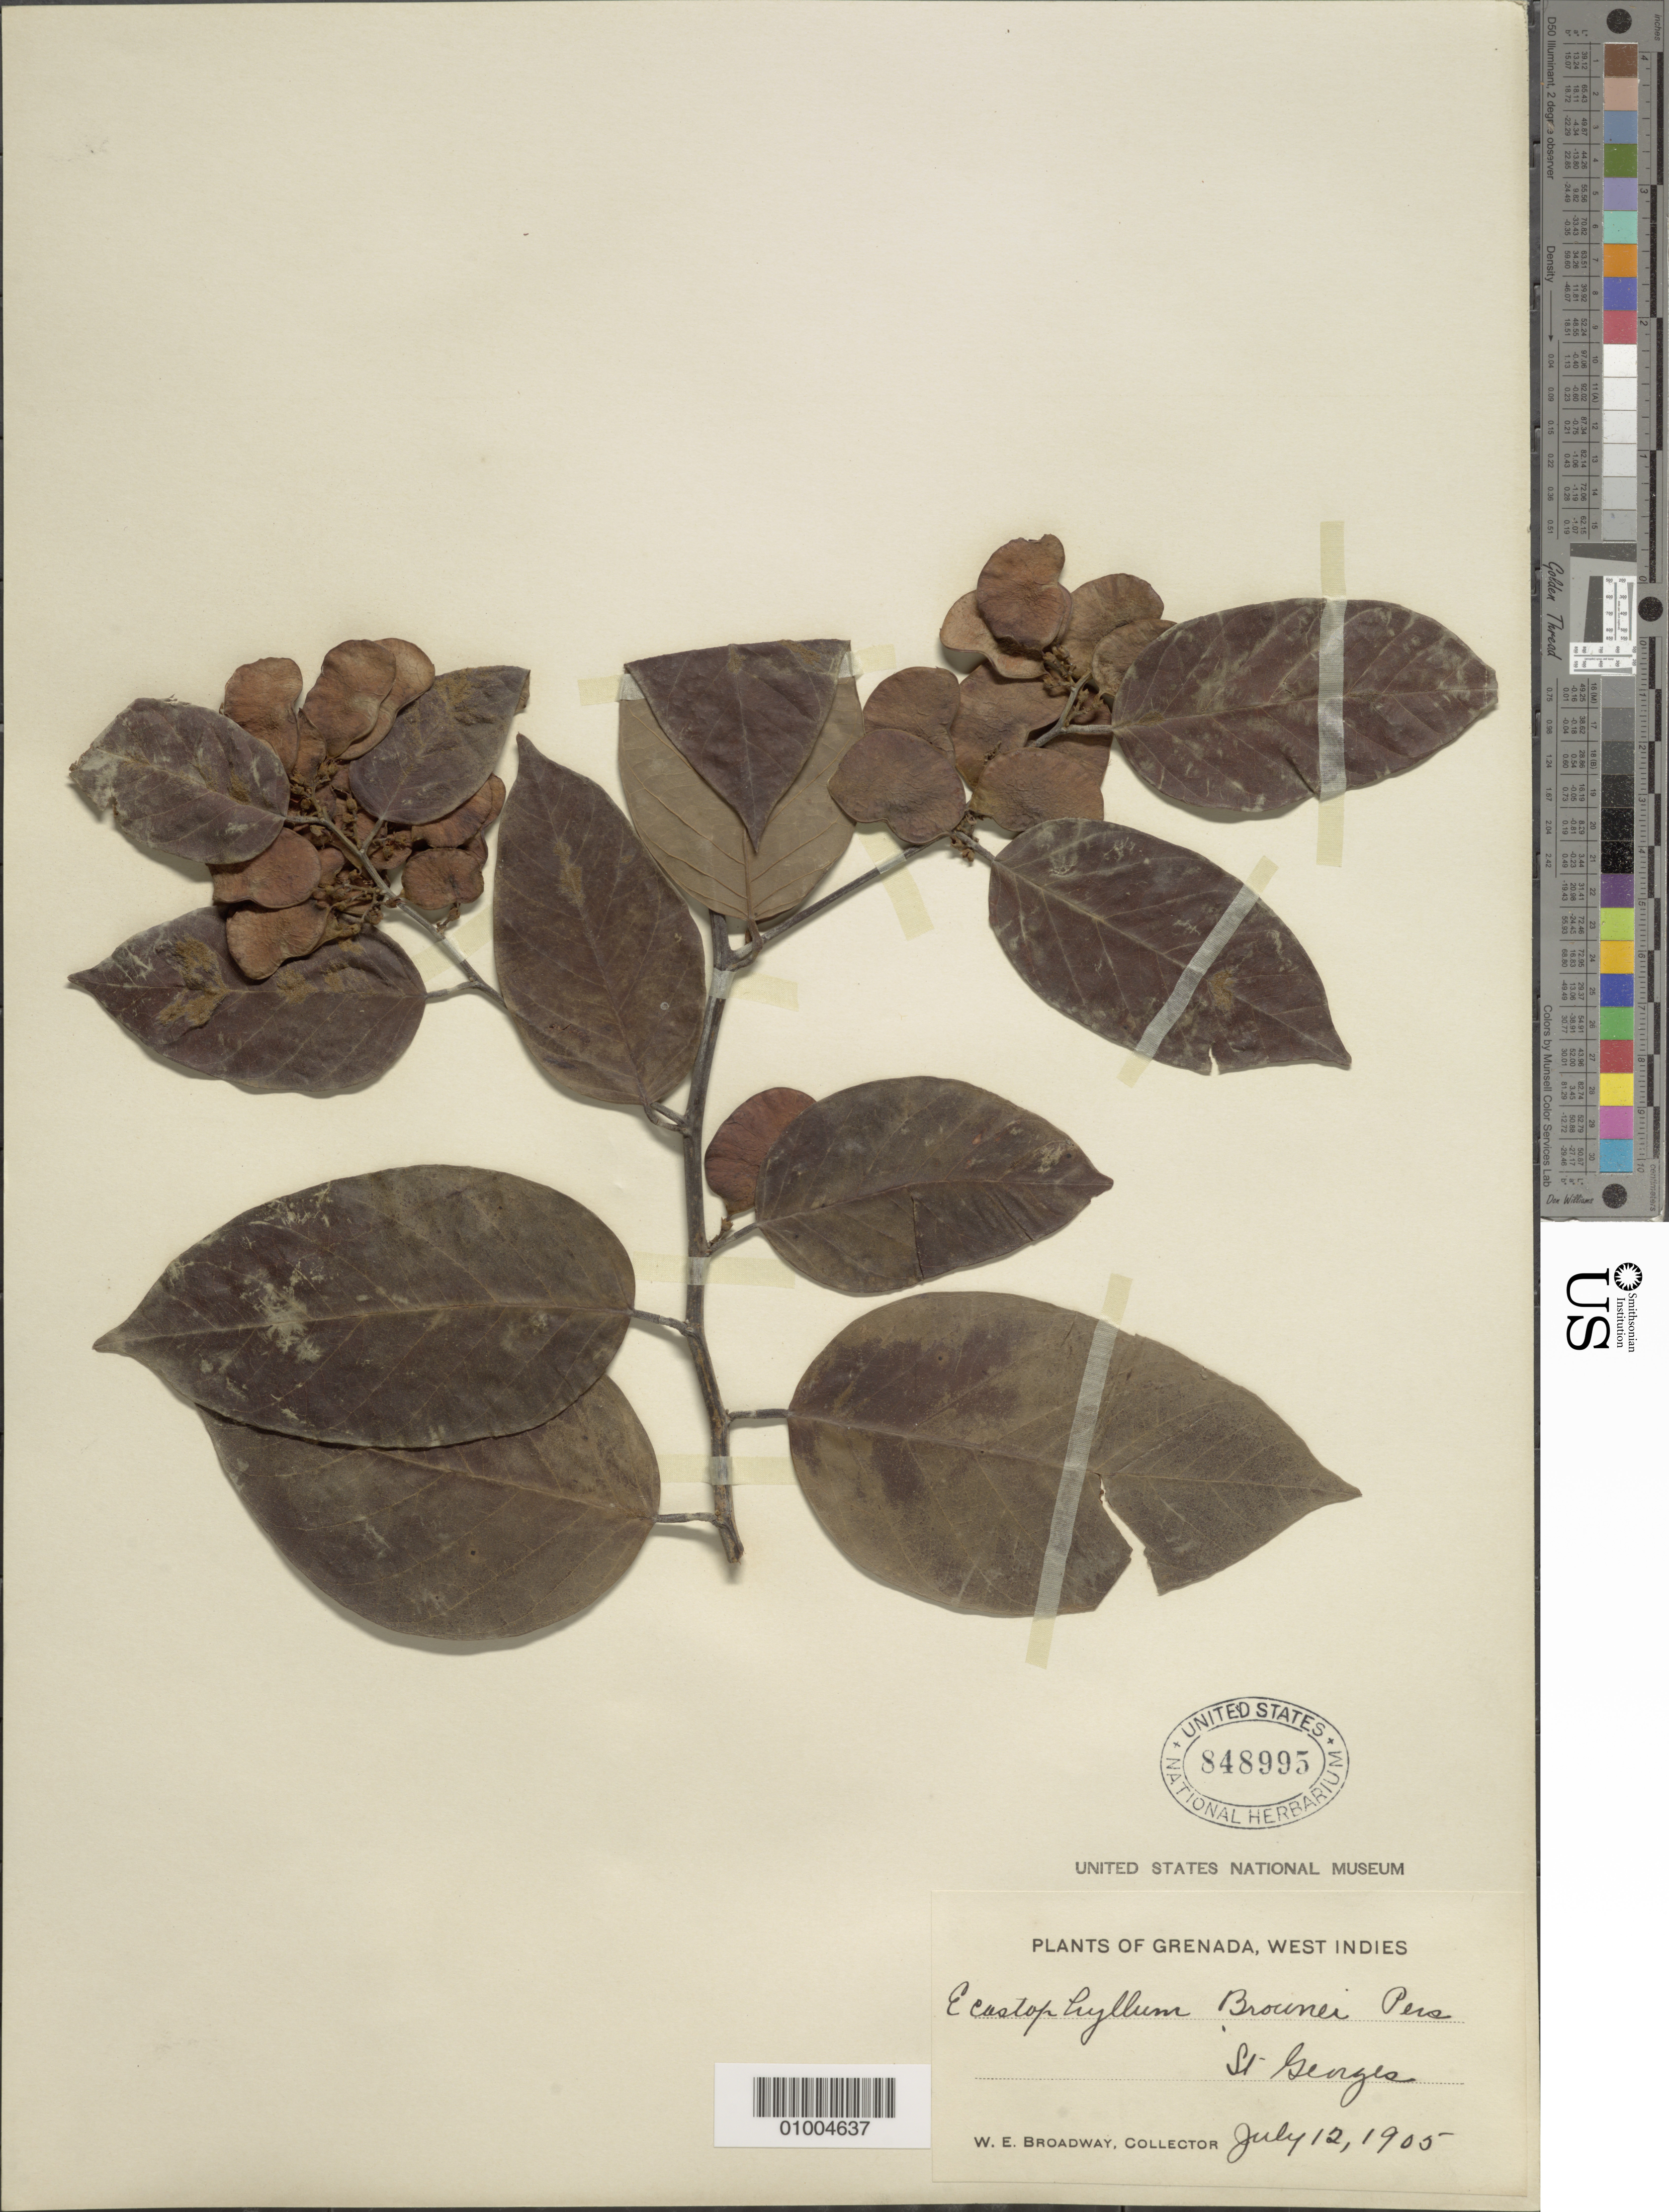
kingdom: Plantae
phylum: Tracheophyta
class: Magnoliopsida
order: Fabales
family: Fabaceae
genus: Dalbergia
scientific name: Dalbergia ecastaphyllum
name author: (L.) Taub.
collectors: W. E. Broadway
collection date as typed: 12 Jul 1905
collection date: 1905-07-12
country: Grenada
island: Grenada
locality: St. Genges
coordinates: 0 N, 0 E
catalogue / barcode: US 848995